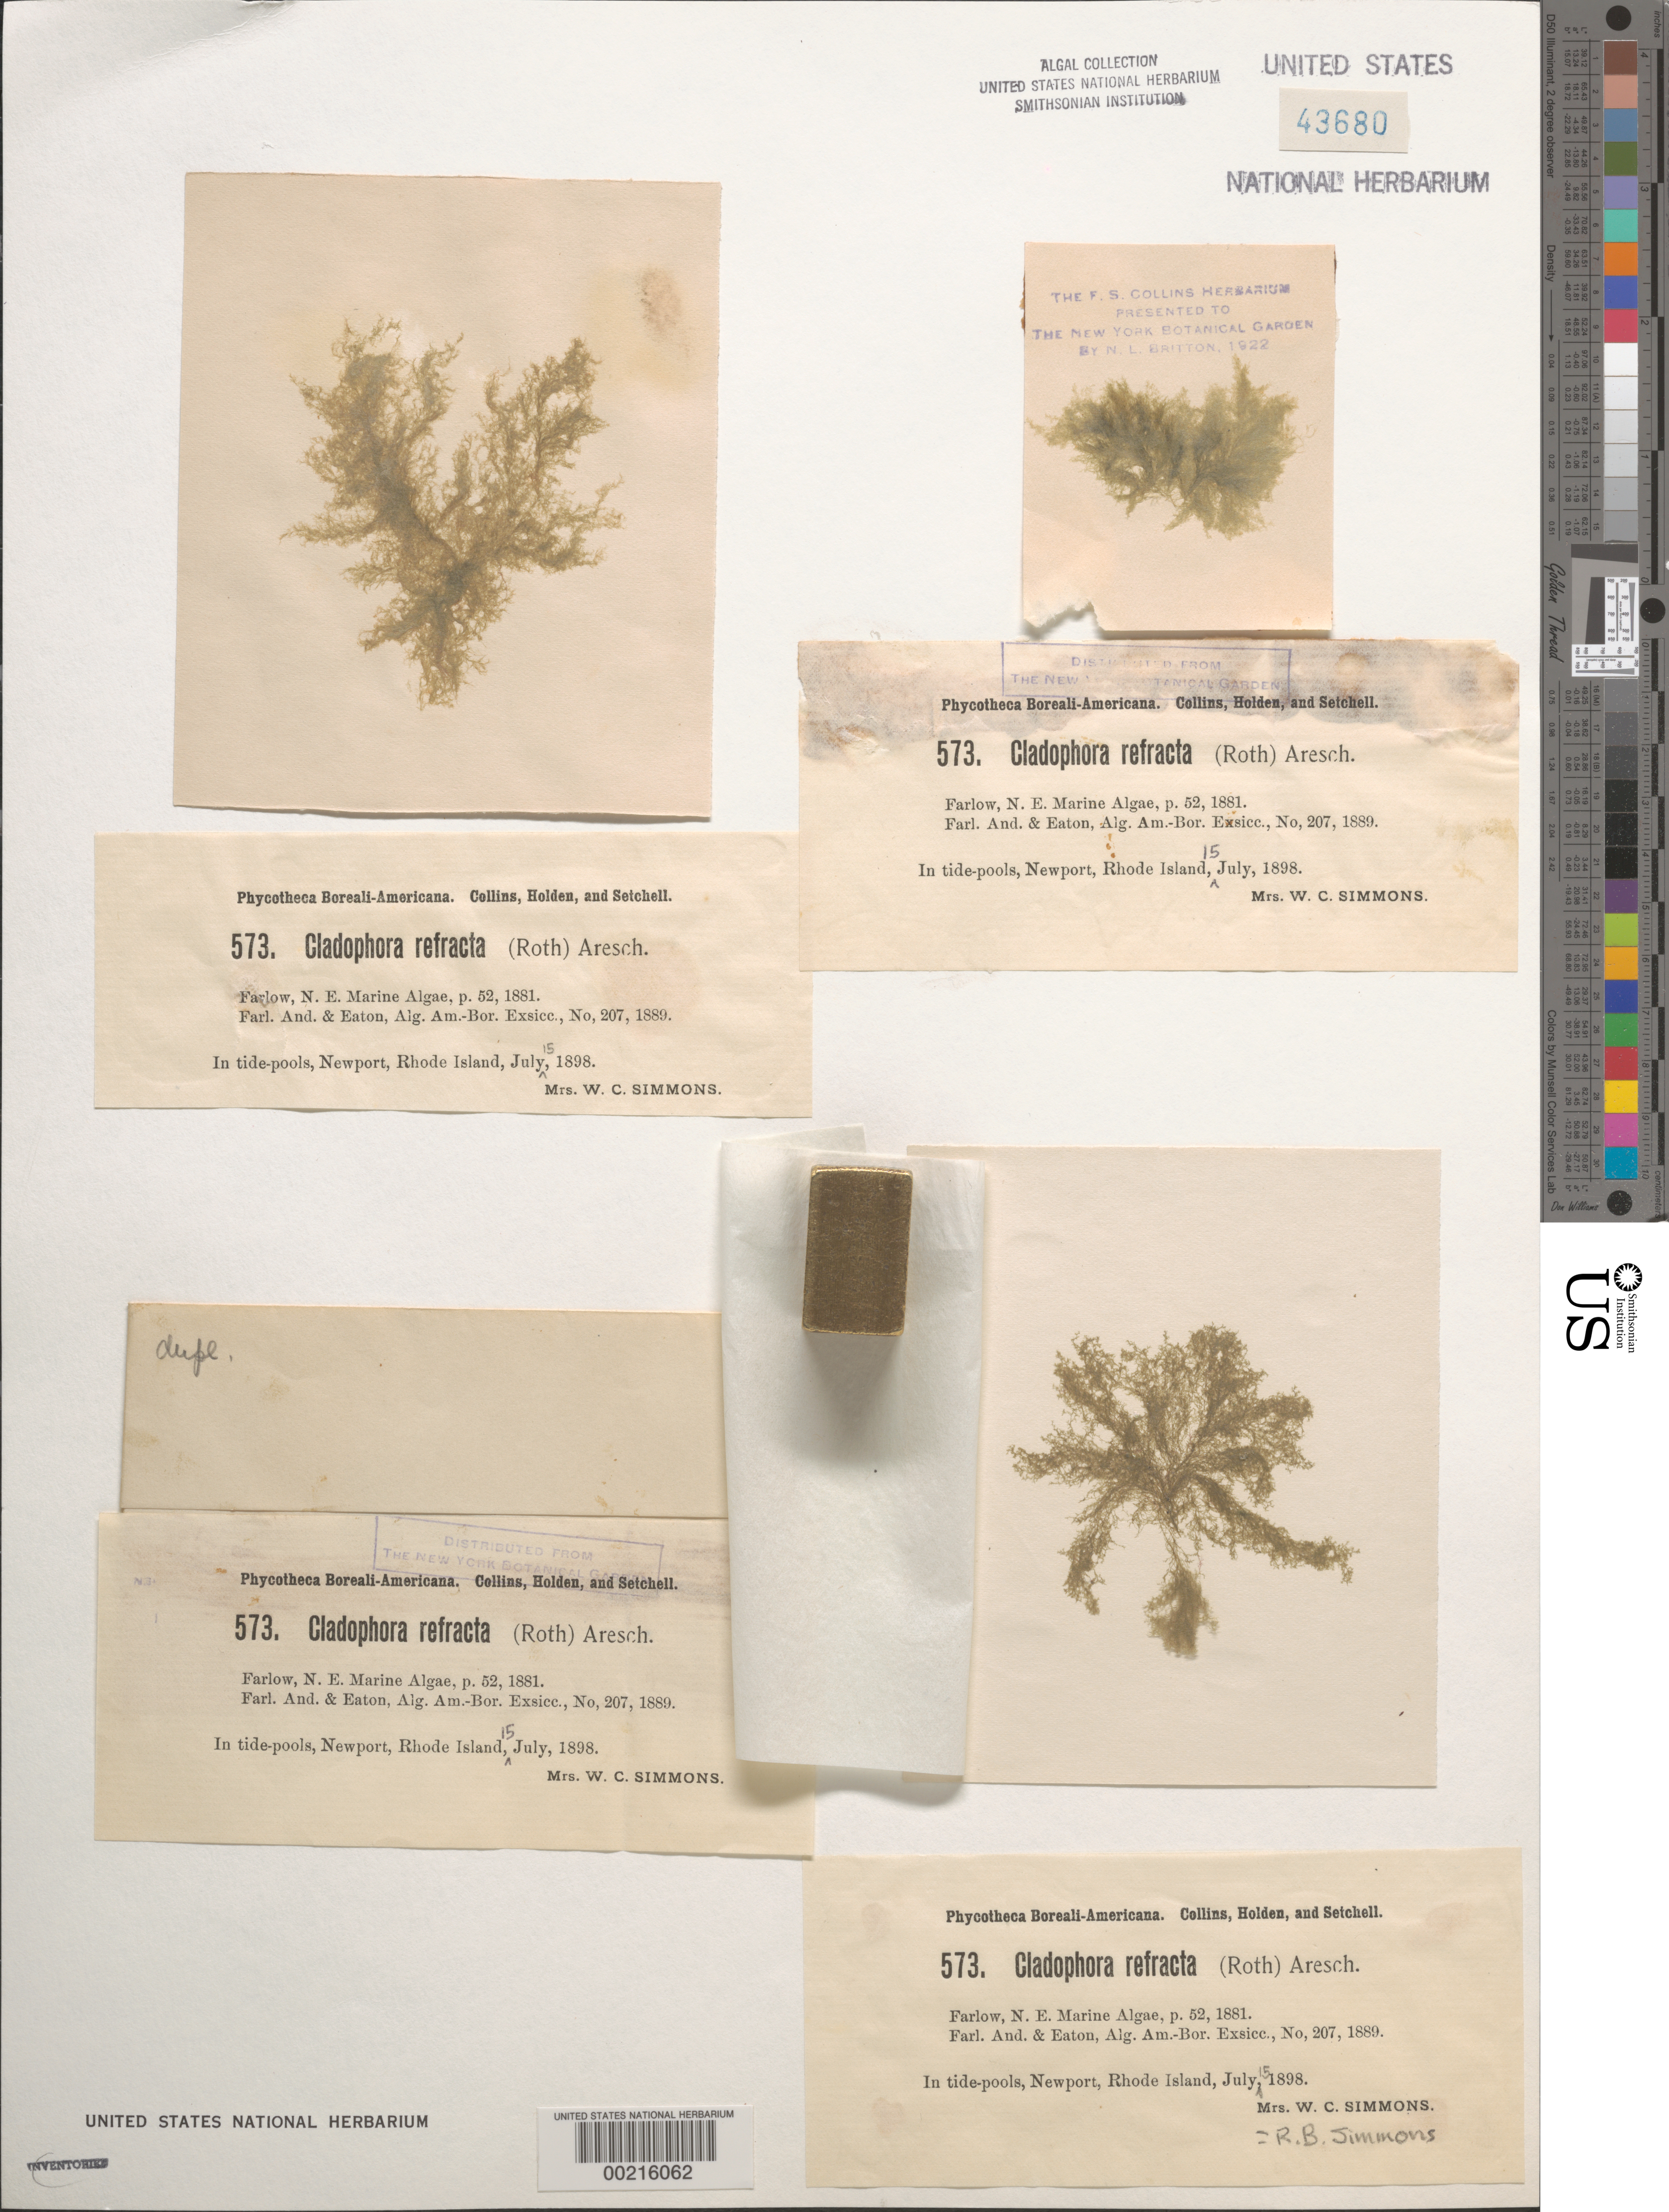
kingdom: Plantae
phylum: Chlorophyta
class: Ulvophyceae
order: Cladophorales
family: Cladophoraceae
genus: Cladophora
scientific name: Cladophora refracta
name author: (Roth) Kütz.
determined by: Phinney, H. K.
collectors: R. B. Simmons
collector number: PB-A 573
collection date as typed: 15 Jul 1898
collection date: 1898-07-15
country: United States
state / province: Rhode Island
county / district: Newport County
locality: Newport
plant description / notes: Collins, Holden & Setchell, Phycotheca Boreali-Americana, Fasc. XII, 1899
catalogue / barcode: US 43680